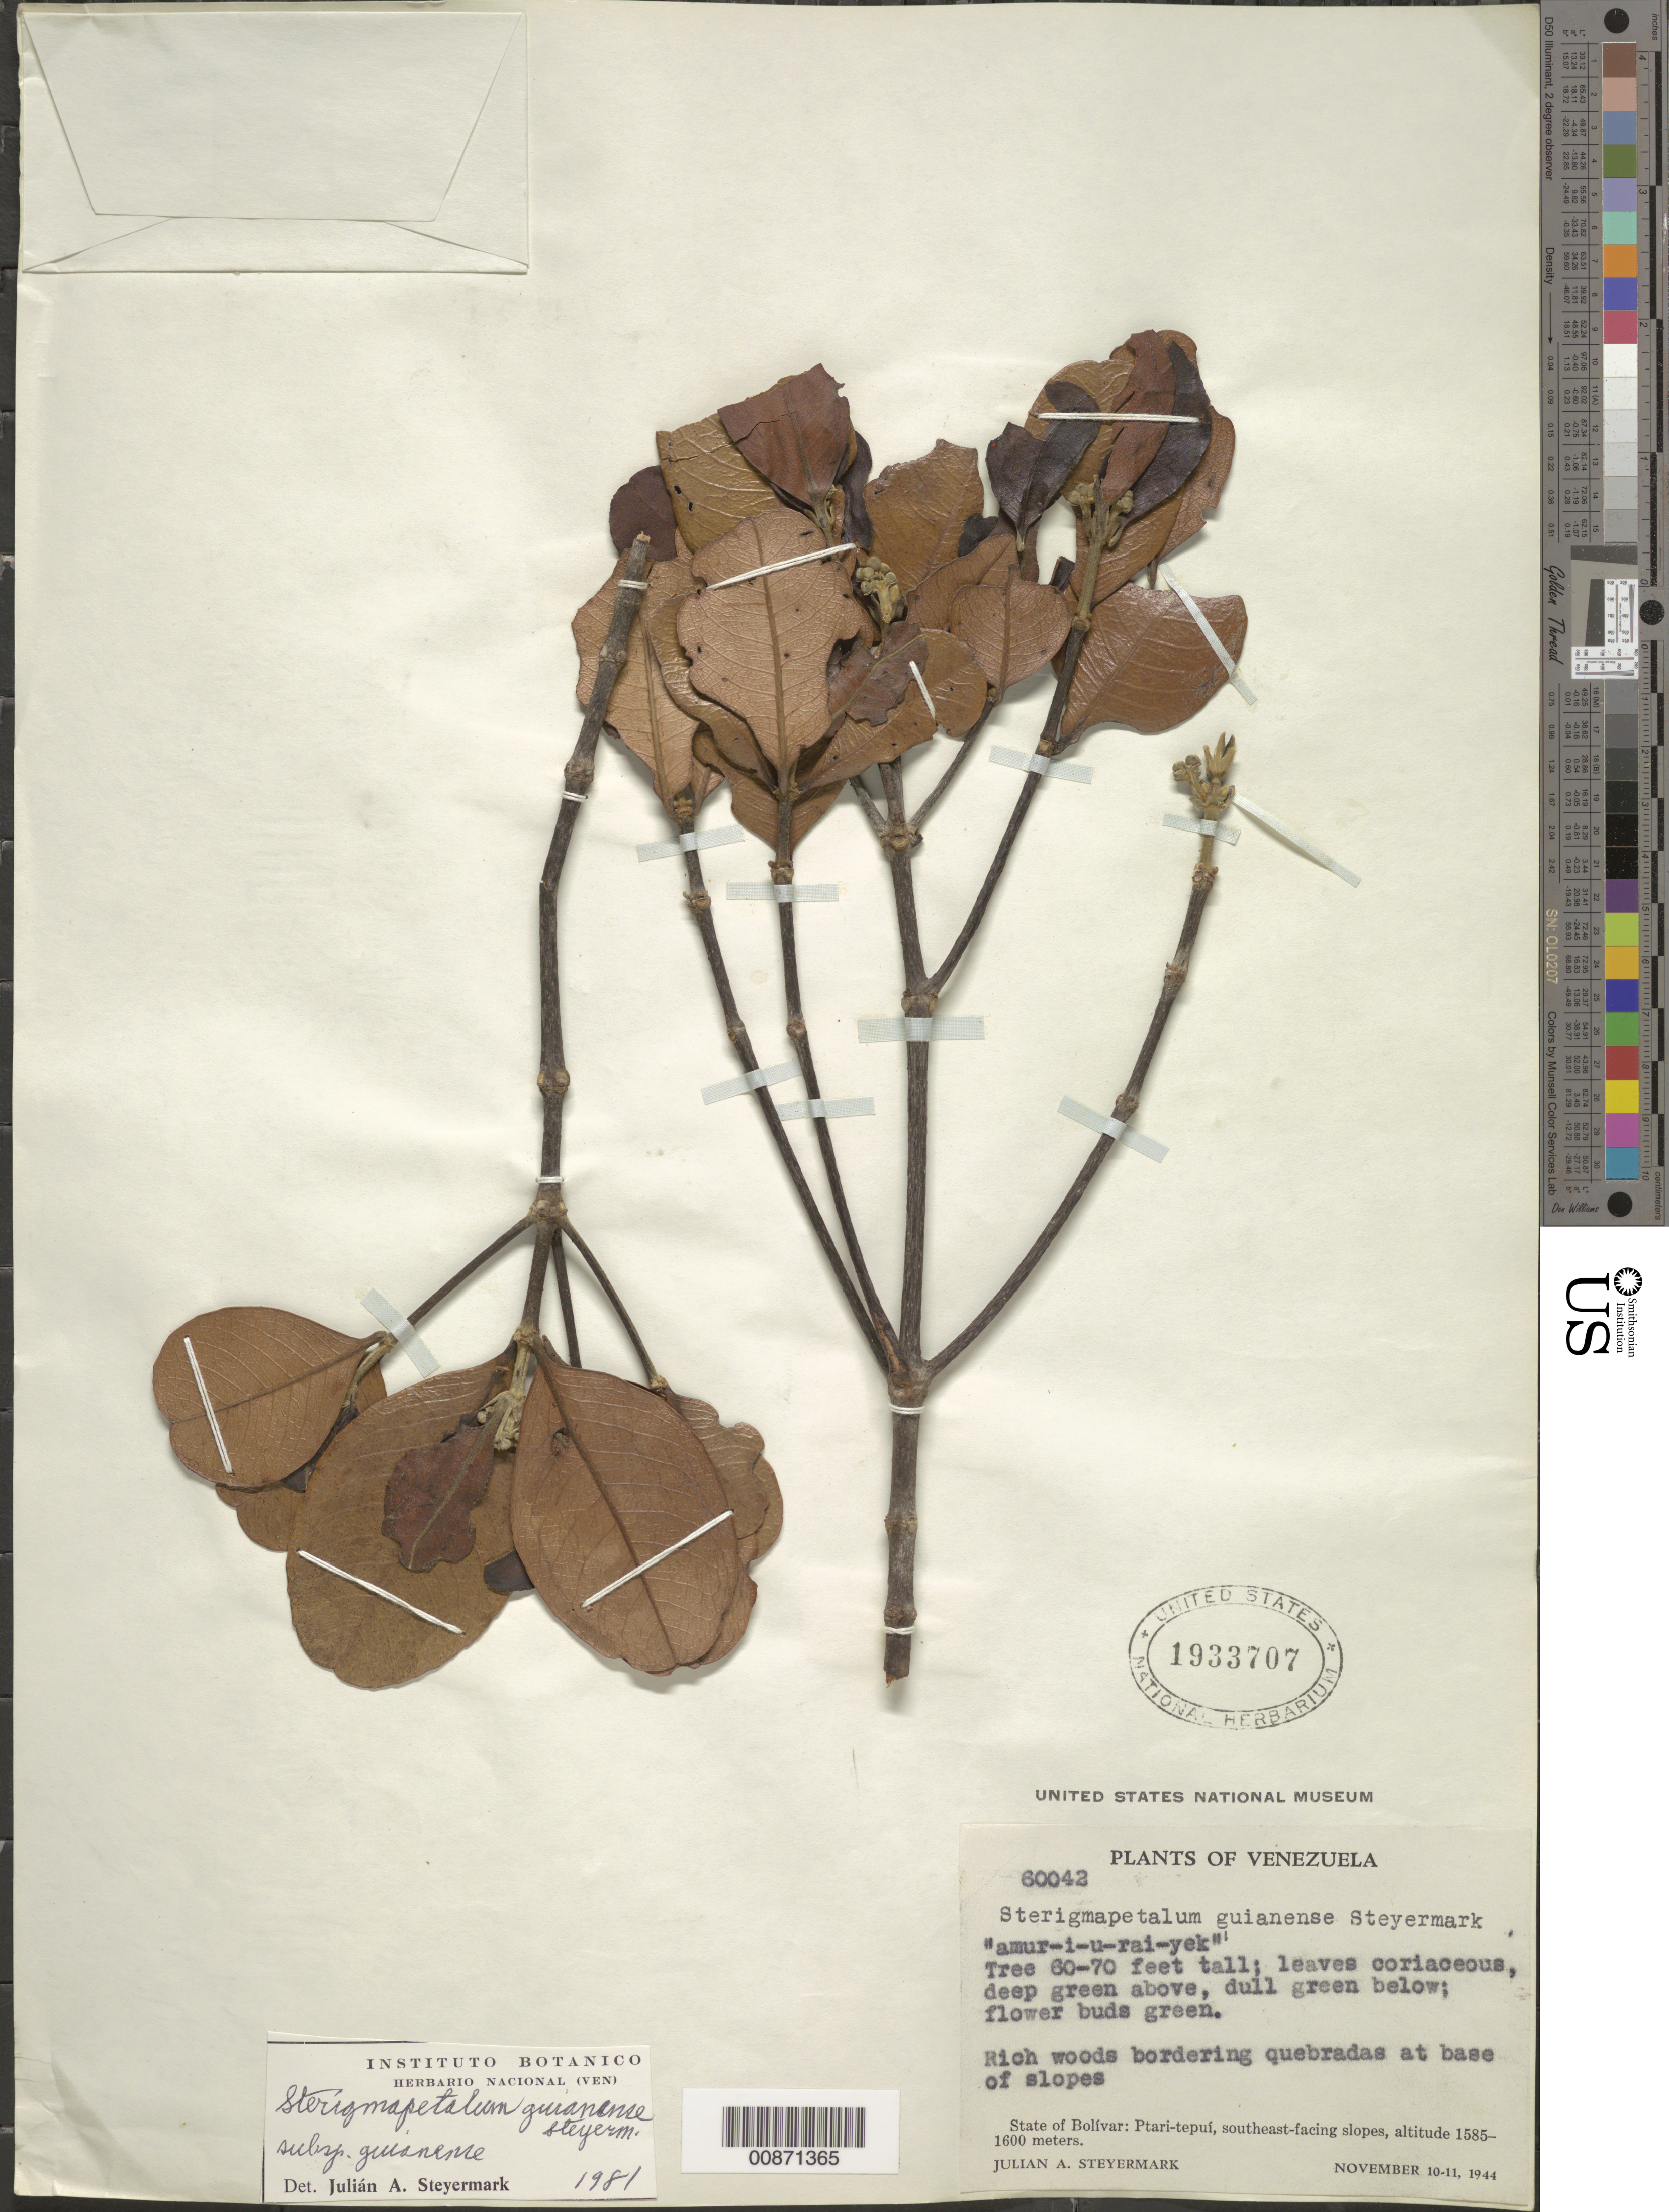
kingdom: Plantae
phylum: Tracheophyta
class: Magnoliopsida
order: Malpighiales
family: Rhizophoraceae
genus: Sterigmapetalum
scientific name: Sterigmapetalum guianense subsp. guianense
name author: Steyerm.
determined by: Steyermark, Julian A., (VEN)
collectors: J. Steyermark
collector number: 60042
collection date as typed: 10-Nov-44 to 11-Nov-44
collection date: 1944-11-10/1944-11-11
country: Venezuela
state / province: Bolívar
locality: Ptari-tepuí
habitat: Rich woods bordering quebradas at base of slopes; SE-facing slopes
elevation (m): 1585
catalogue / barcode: US 1933707